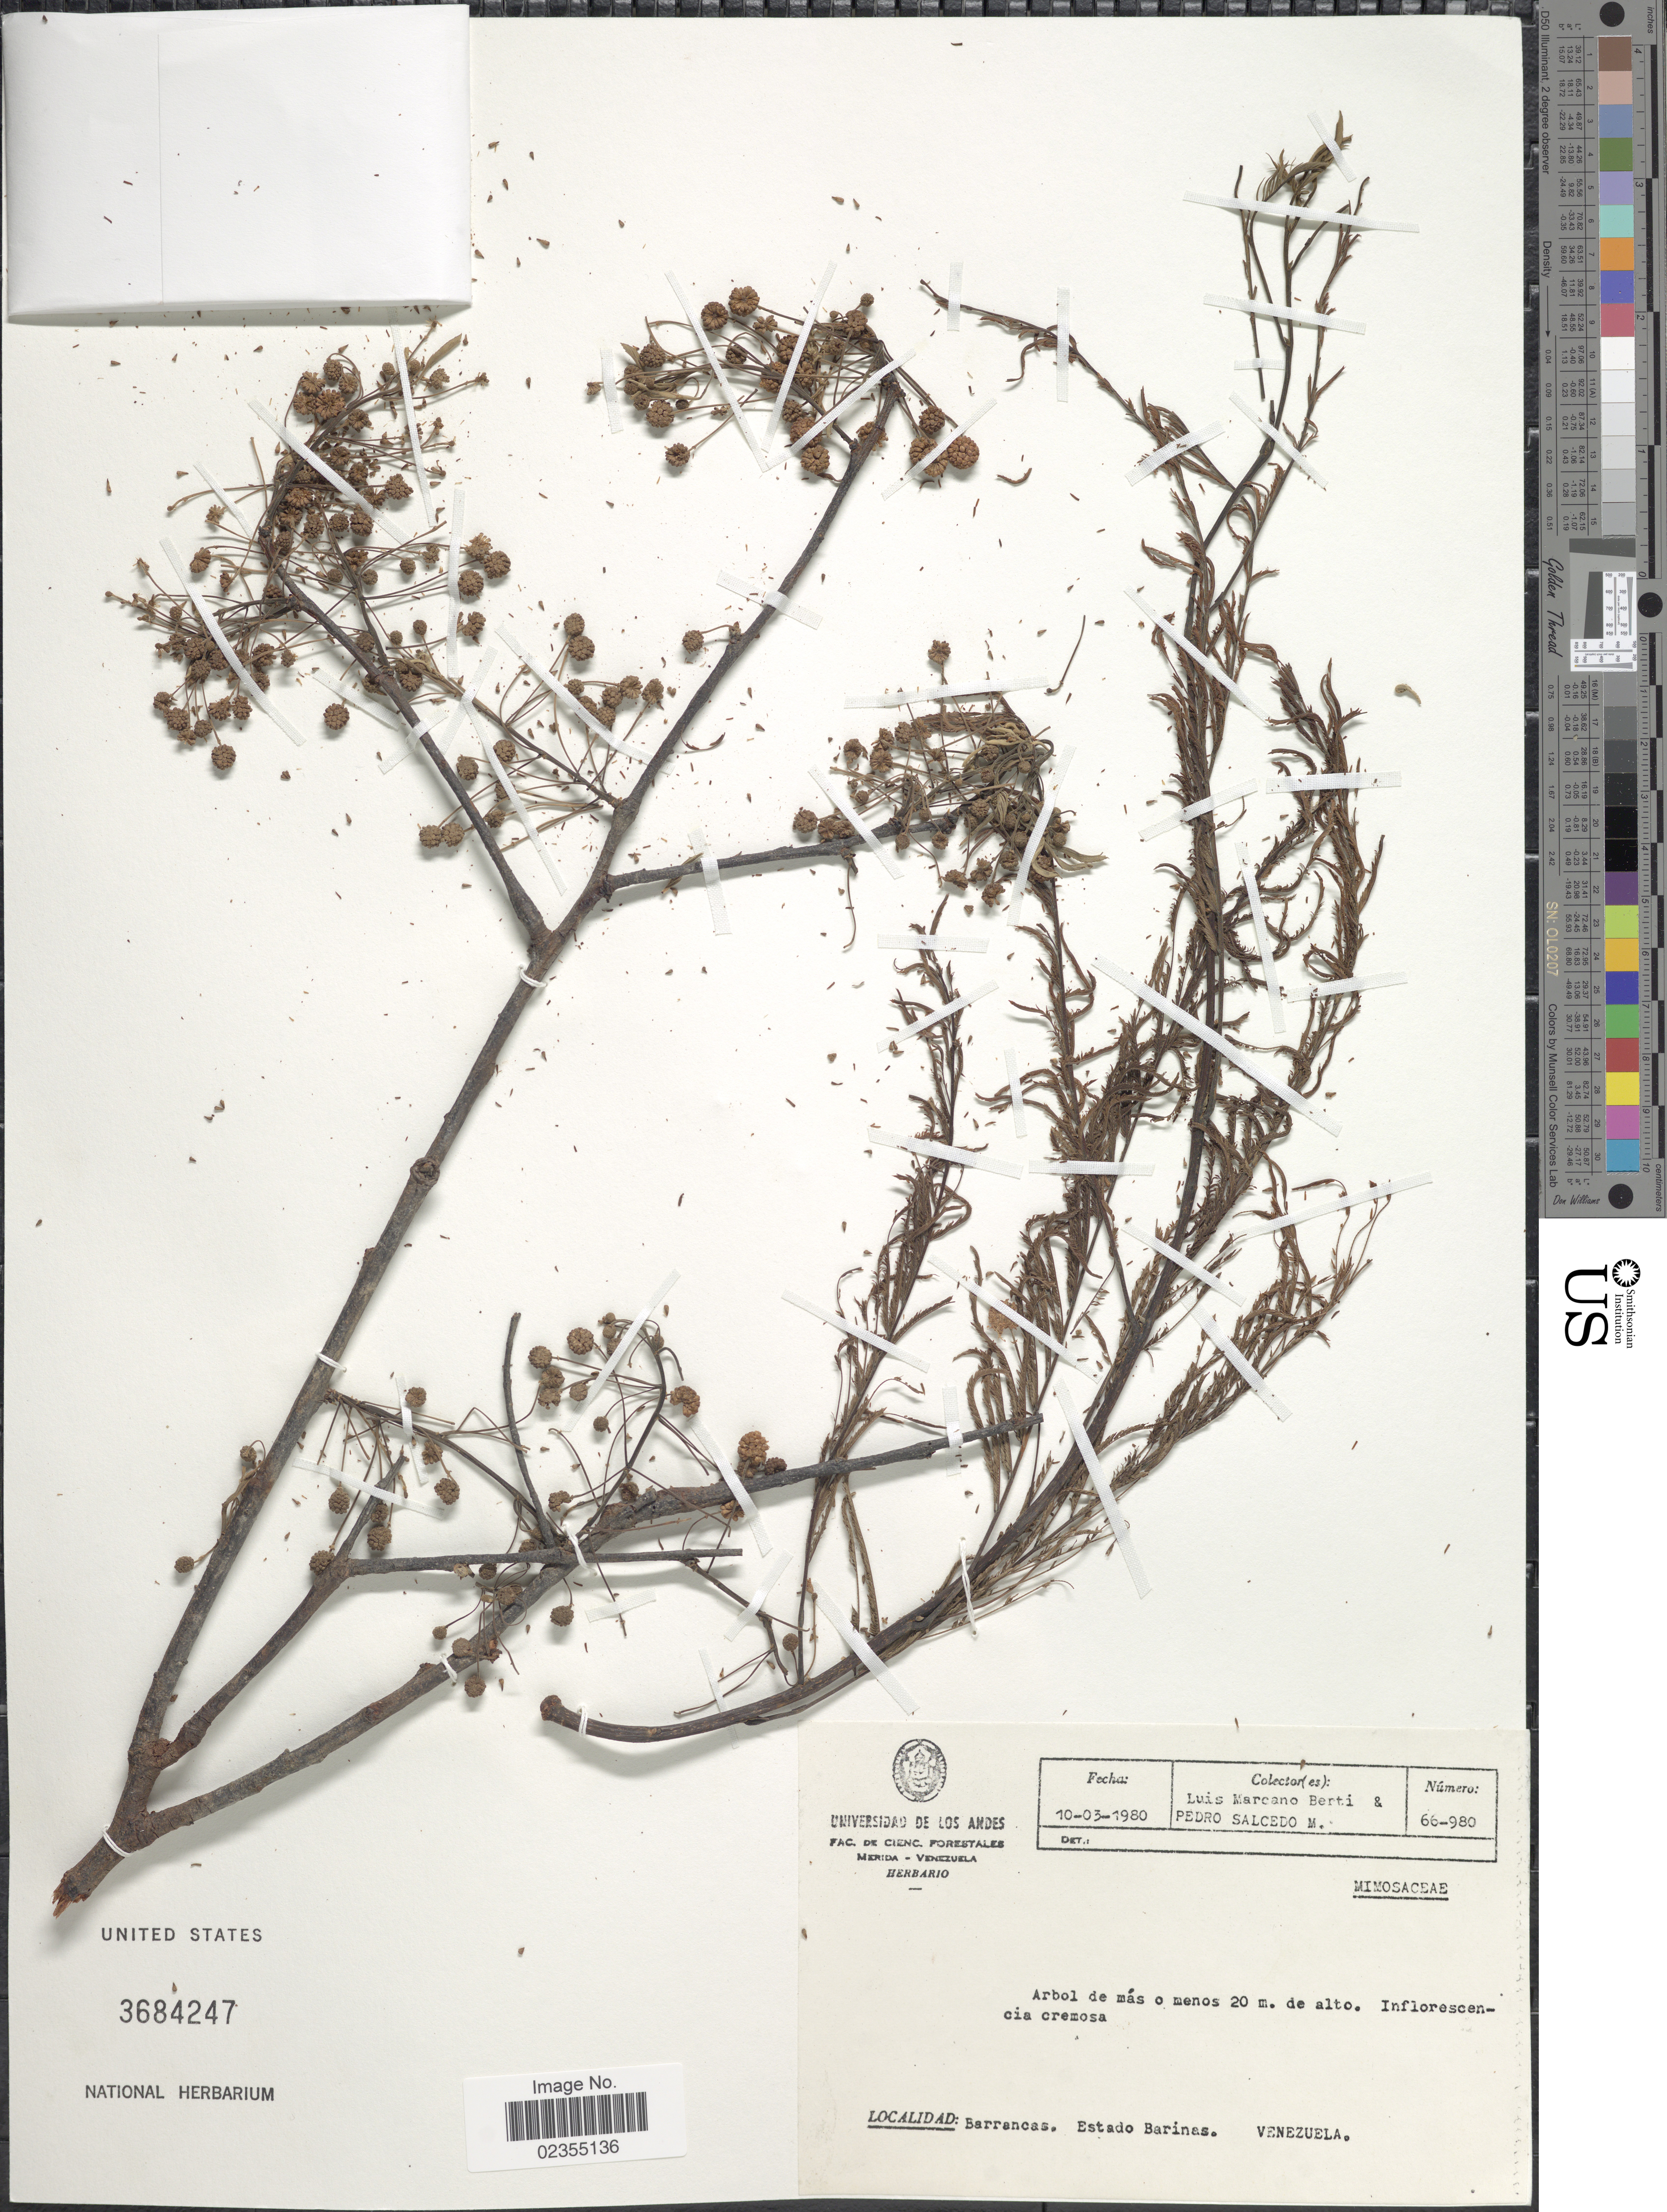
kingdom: Plantae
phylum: Tracheophyta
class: Magnoliopsida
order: Fabales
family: Fabaceae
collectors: L. Marcano-Berti & P. Salcedo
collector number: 66-980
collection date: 1980-03-10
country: Venezuela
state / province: Barinas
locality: Barrancas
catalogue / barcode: US 3684247